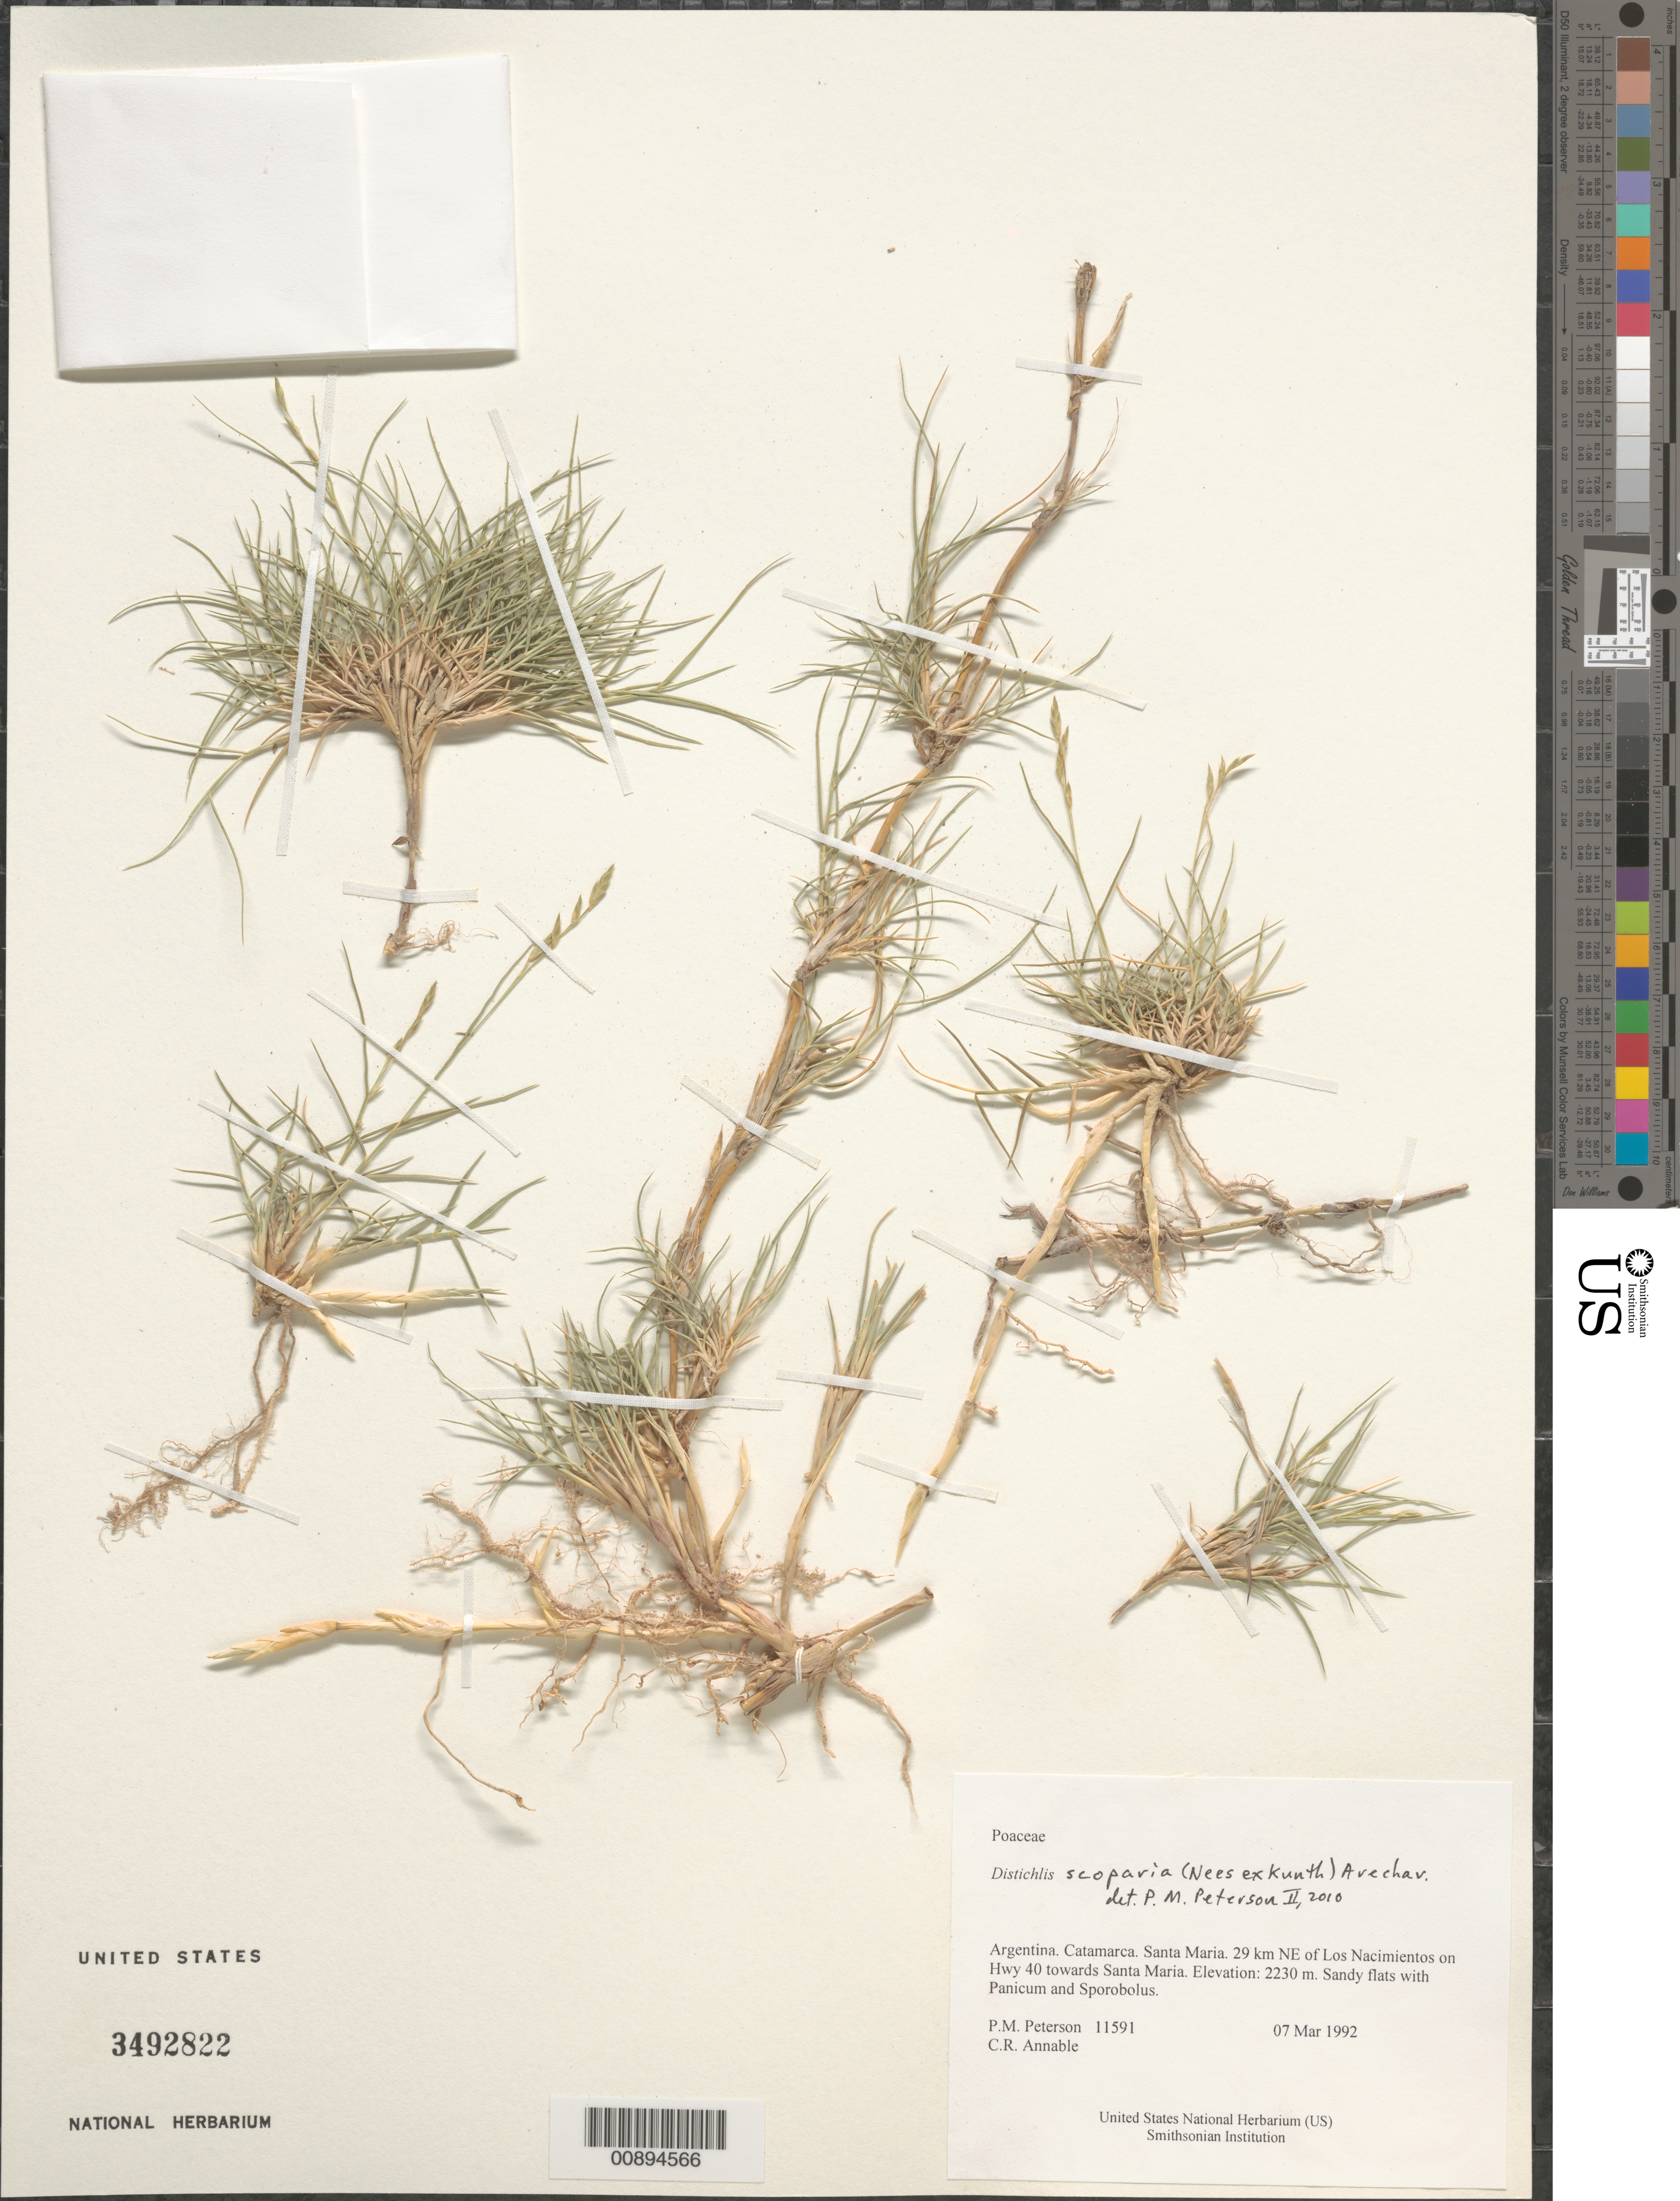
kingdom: Plantae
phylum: Tracheophyta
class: Liliopsida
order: Poales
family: Poaceae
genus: Distichlis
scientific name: Distichlis scoparia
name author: (Nees ex Kunth) Arechav.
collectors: P. M. Peterson & C. R. Annable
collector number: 11591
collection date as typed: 07 Mar 1992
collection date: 1992-03-07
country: Argentina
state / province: Catamarca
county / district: Santa Maria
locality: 29 km NE of Los Nacimientos on Hwy 40 towards Santa Maria.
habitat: Sandy flats with Panicum and Sporobolus.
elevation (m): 2230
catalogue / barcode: US 3492822